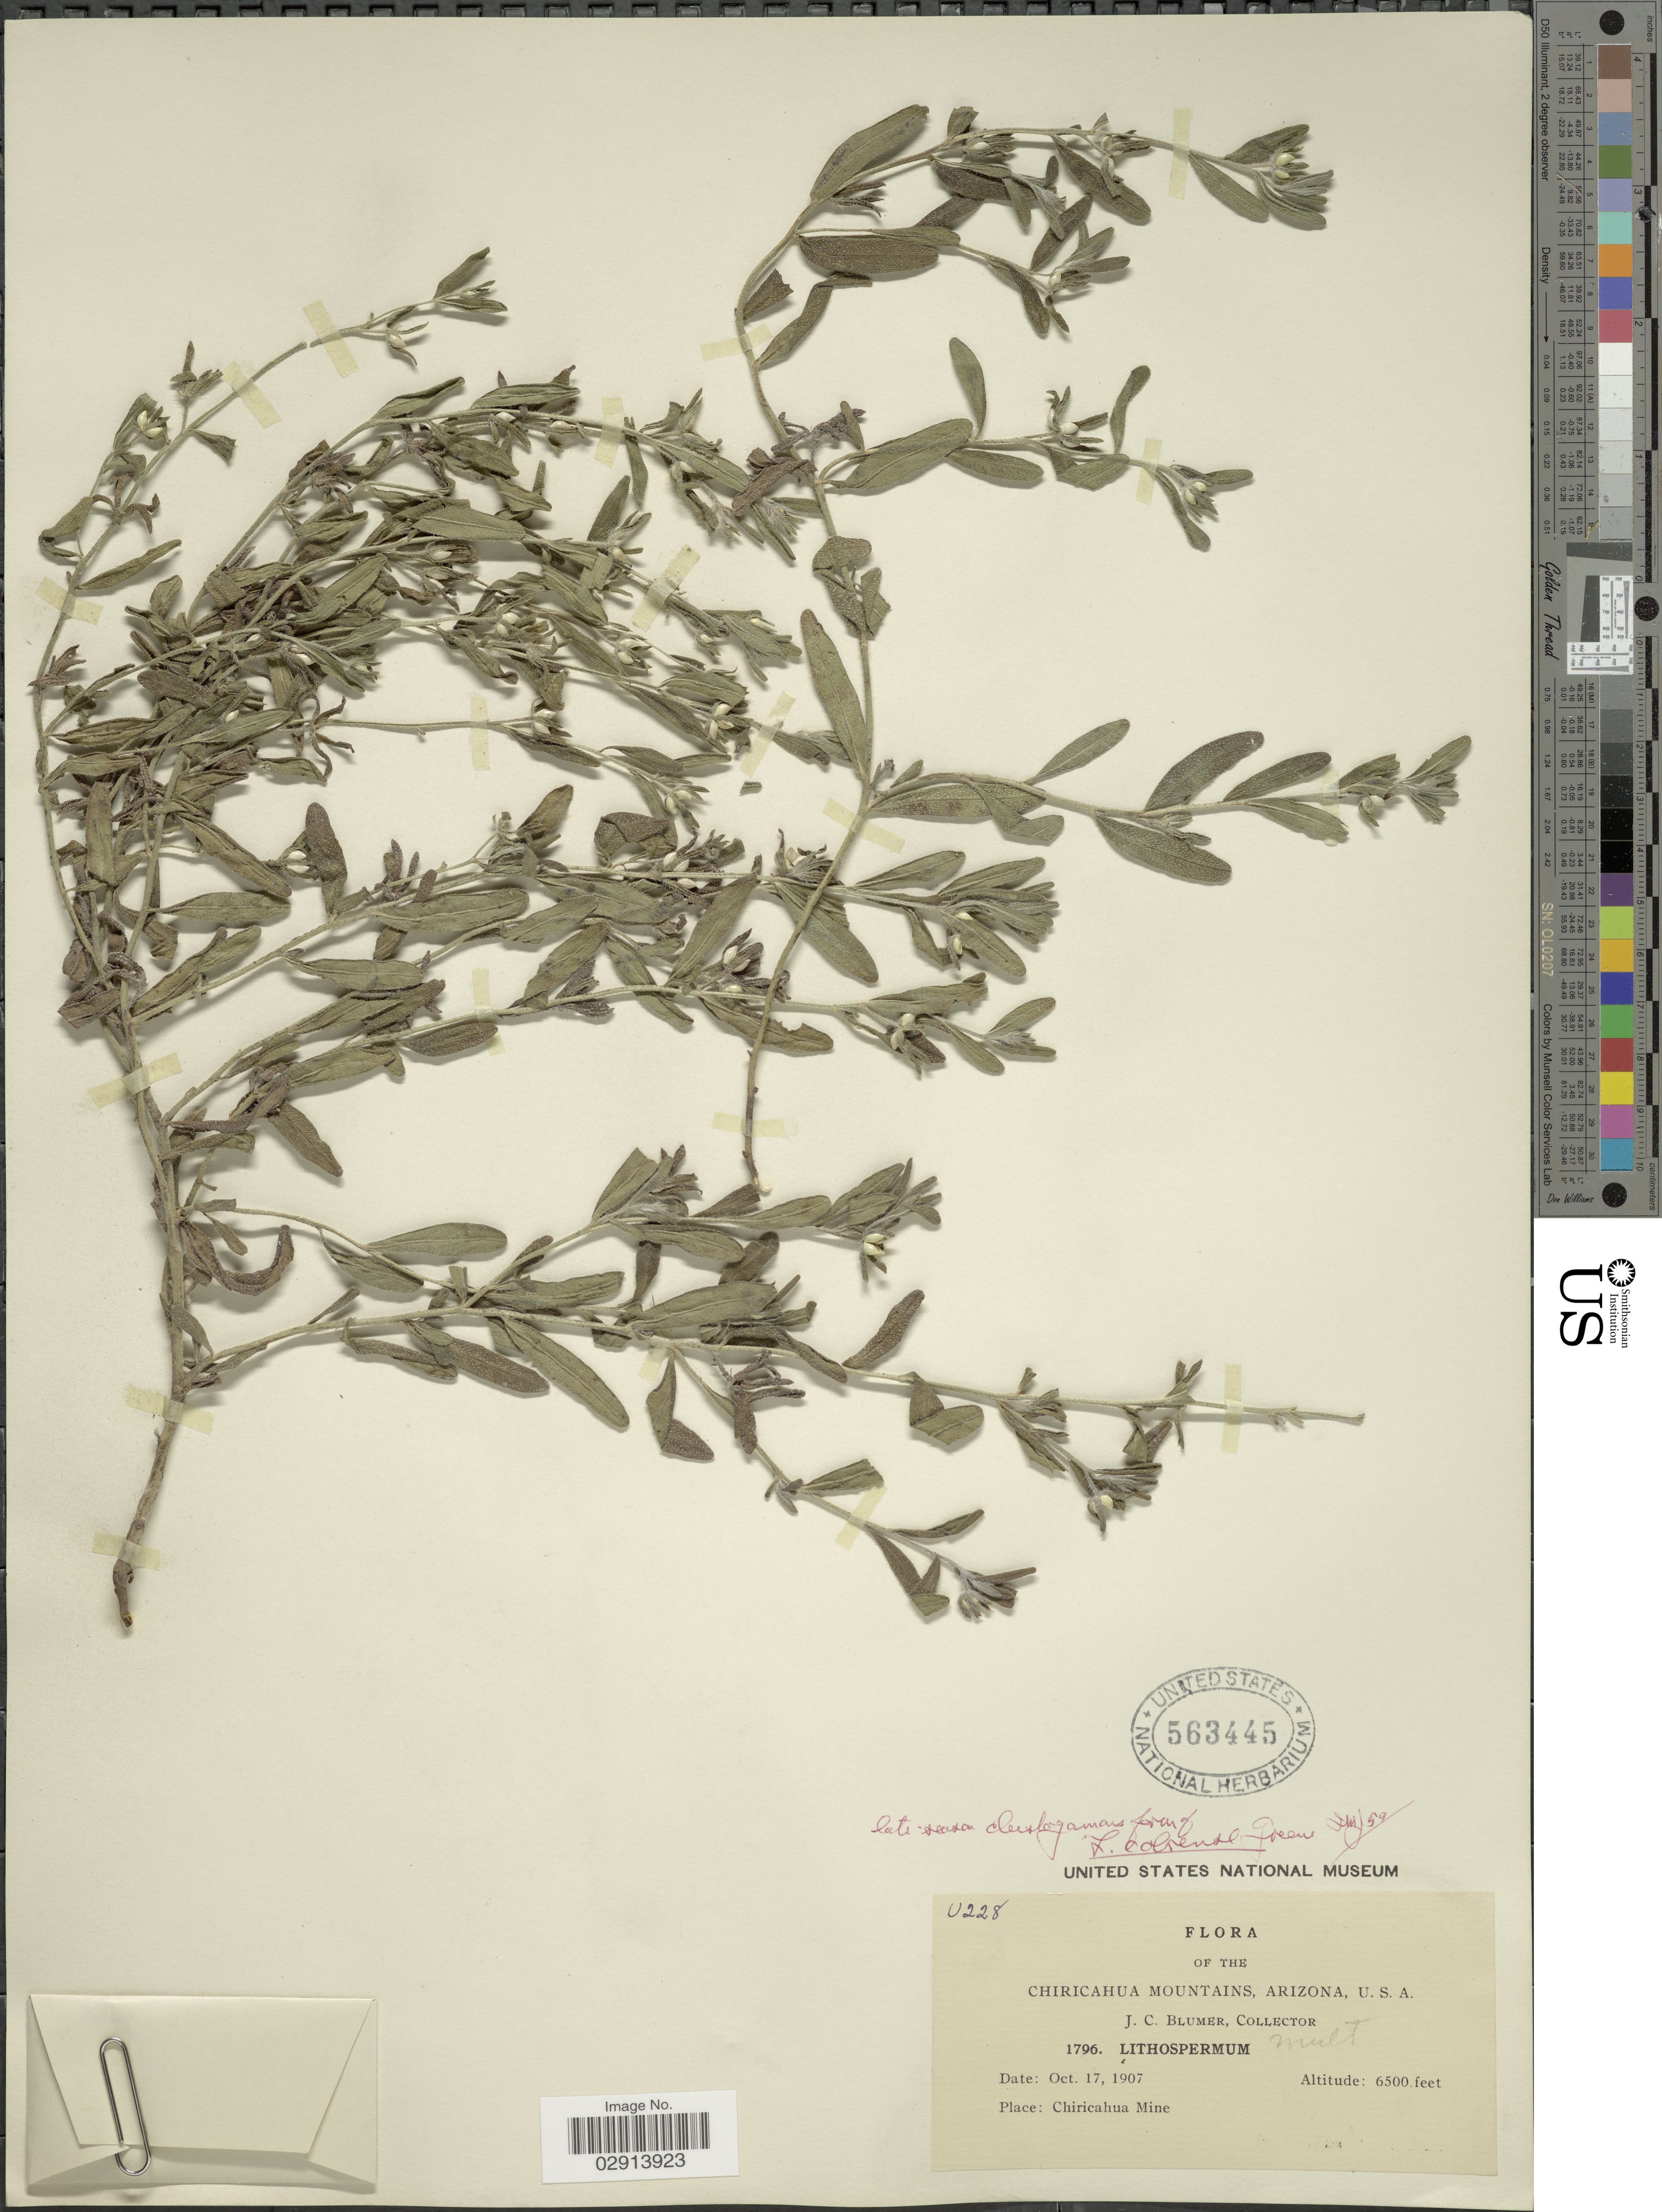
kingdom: Plantae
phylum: Tracheophyta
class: Magnoliopsida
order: Boraginales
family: Boraginaceae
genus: Lithospermum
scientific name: Lithospermum cobrense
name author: Greene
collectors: J. C. Blumer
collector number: U228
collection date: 1907-10-17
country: United States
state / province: Arizona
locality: Chiricahua Mountains. Chiricahua Mine.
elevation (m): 1981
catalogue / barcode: US 563445